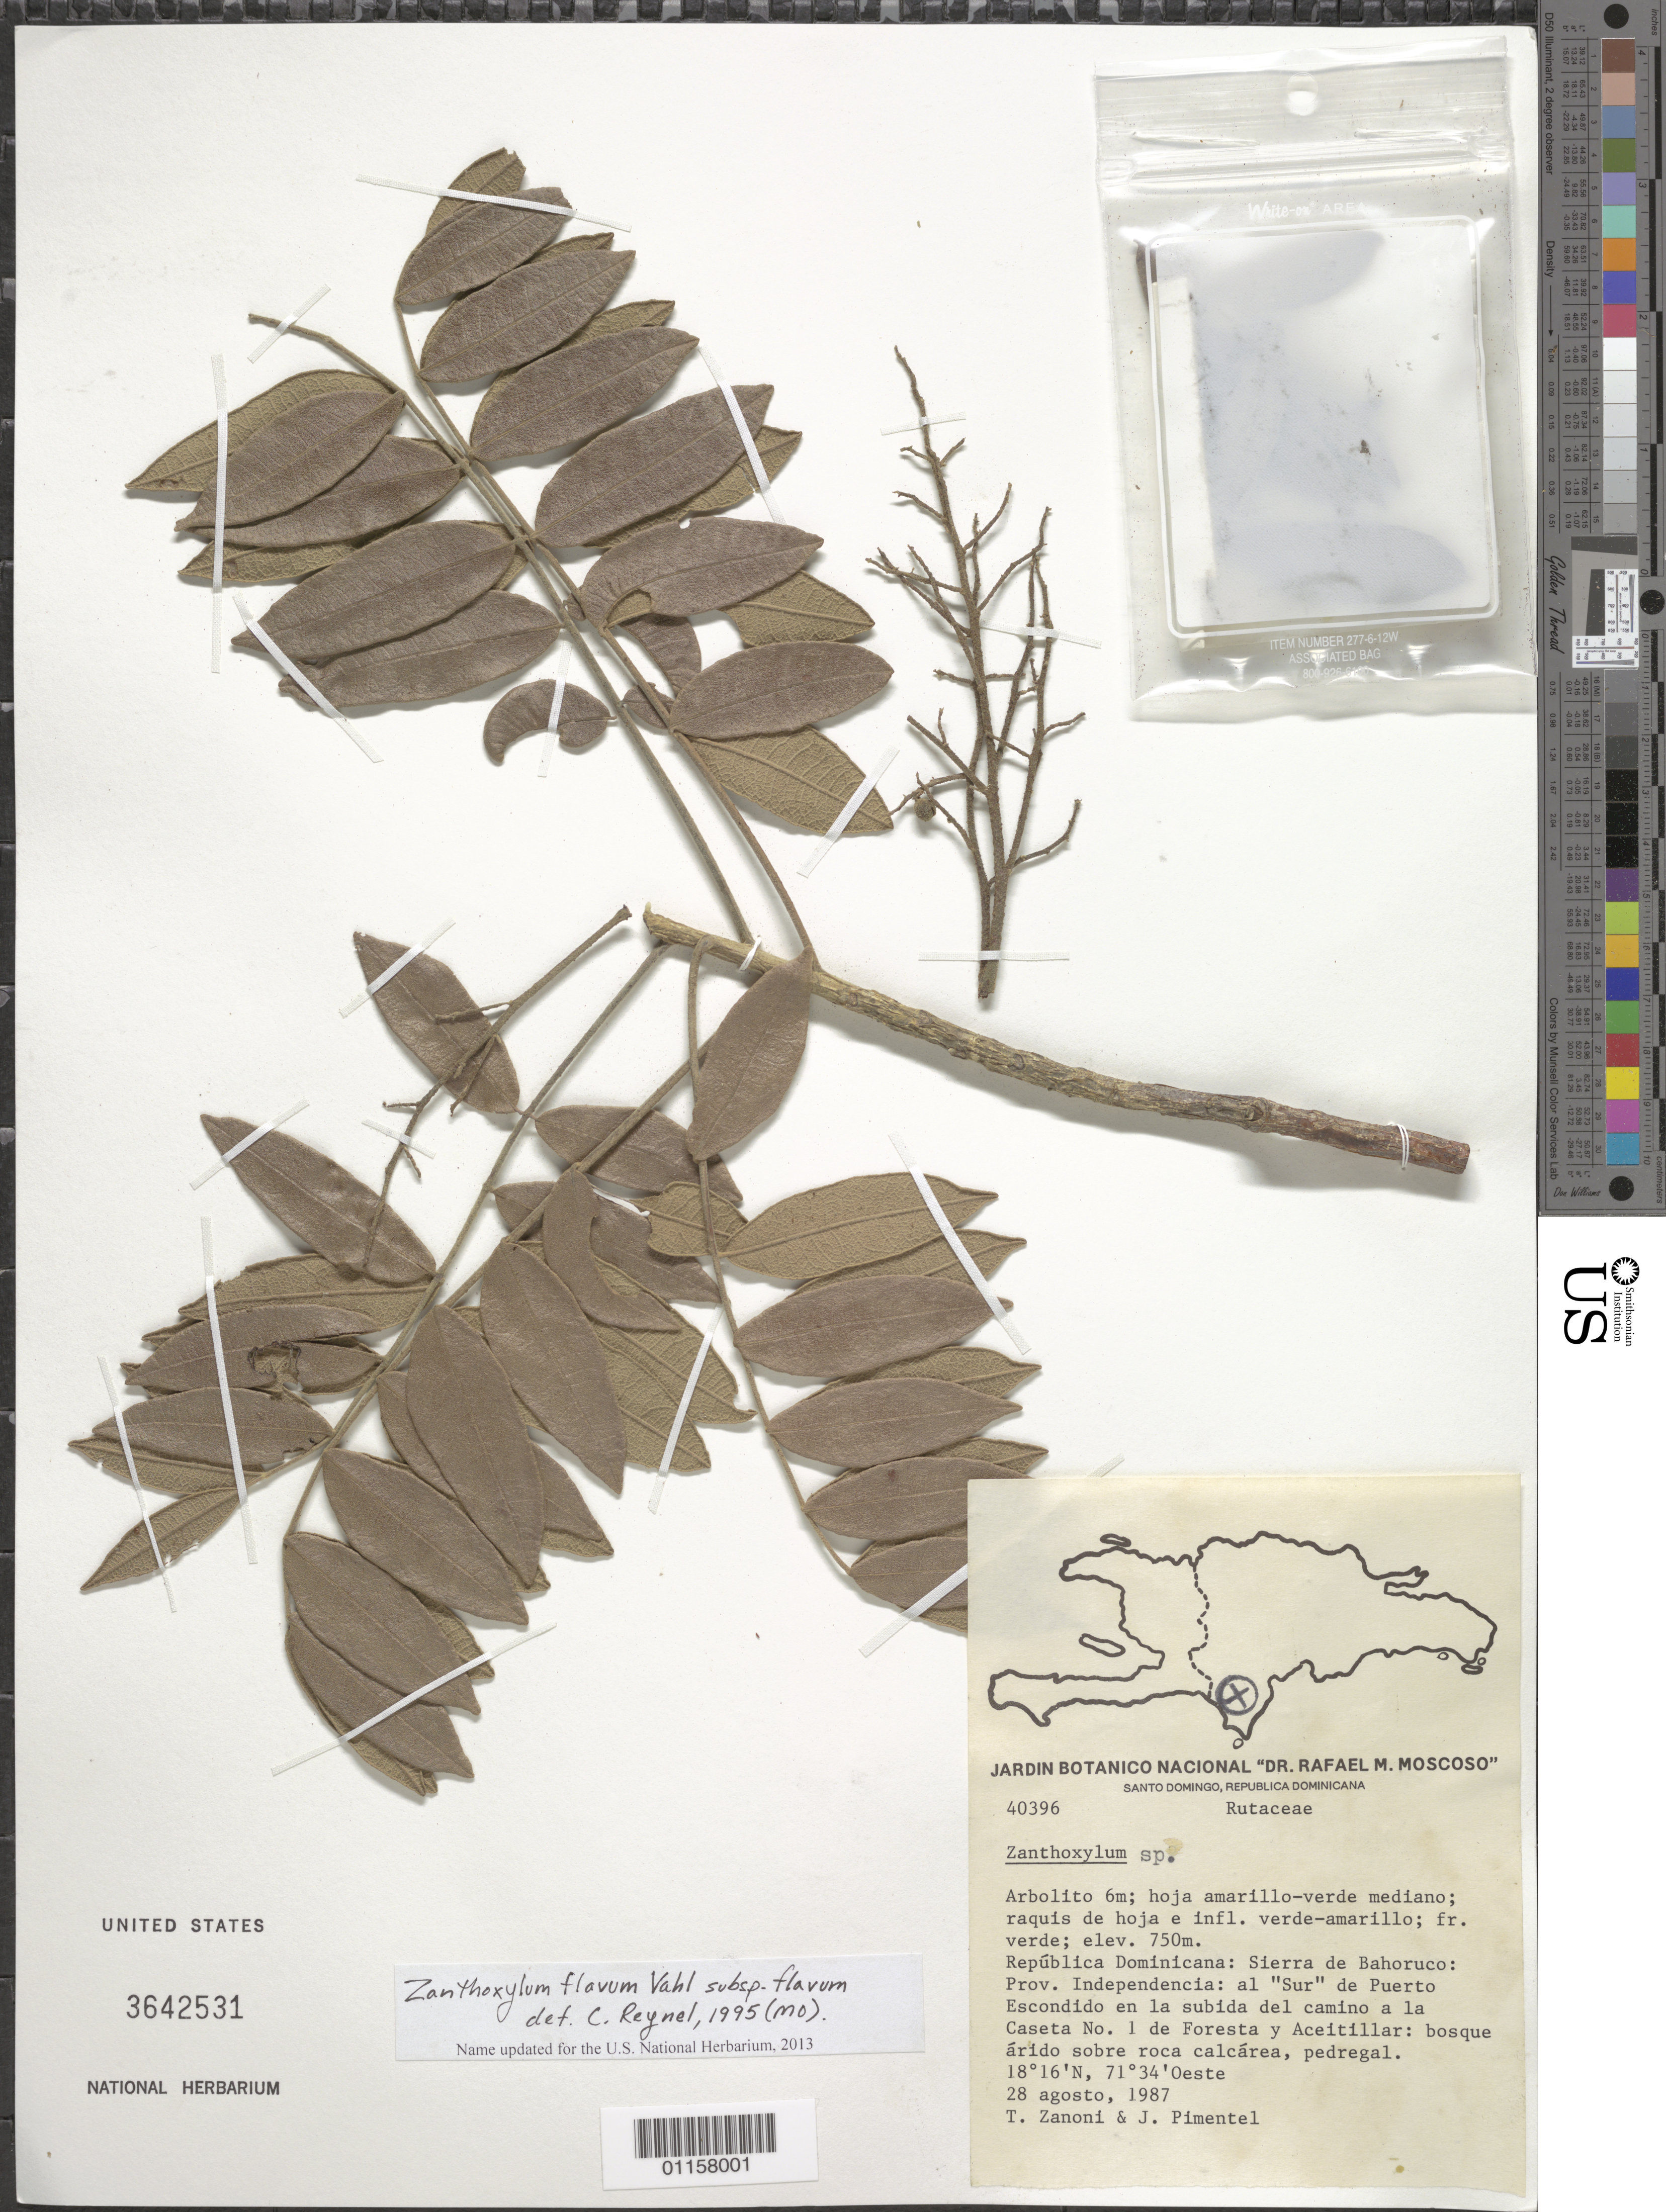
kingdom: Plantae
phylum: Tracheophyta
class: Magnoliopsida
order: Sapindales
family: Rutaceae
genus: Zanthoxylum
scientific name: Zanthoxylum flavum subsp. flavum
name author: Vahl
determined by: Reynel, Carlos A., (MO), Missouri Botanical Garden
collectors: T. A. Zanoni & J. Pimentel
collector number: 40396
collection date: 1987-08-28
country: Dominican Republic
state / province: Independencia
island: Hispaniola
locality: Sierra de Bahoruco, Escondido en la subida del camino a la Caseta No. 1 de Foresta y Aceitillar.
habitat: Bosque árida sobre roca calcárea, pedregal.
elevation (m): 750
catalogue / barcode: US 3642531